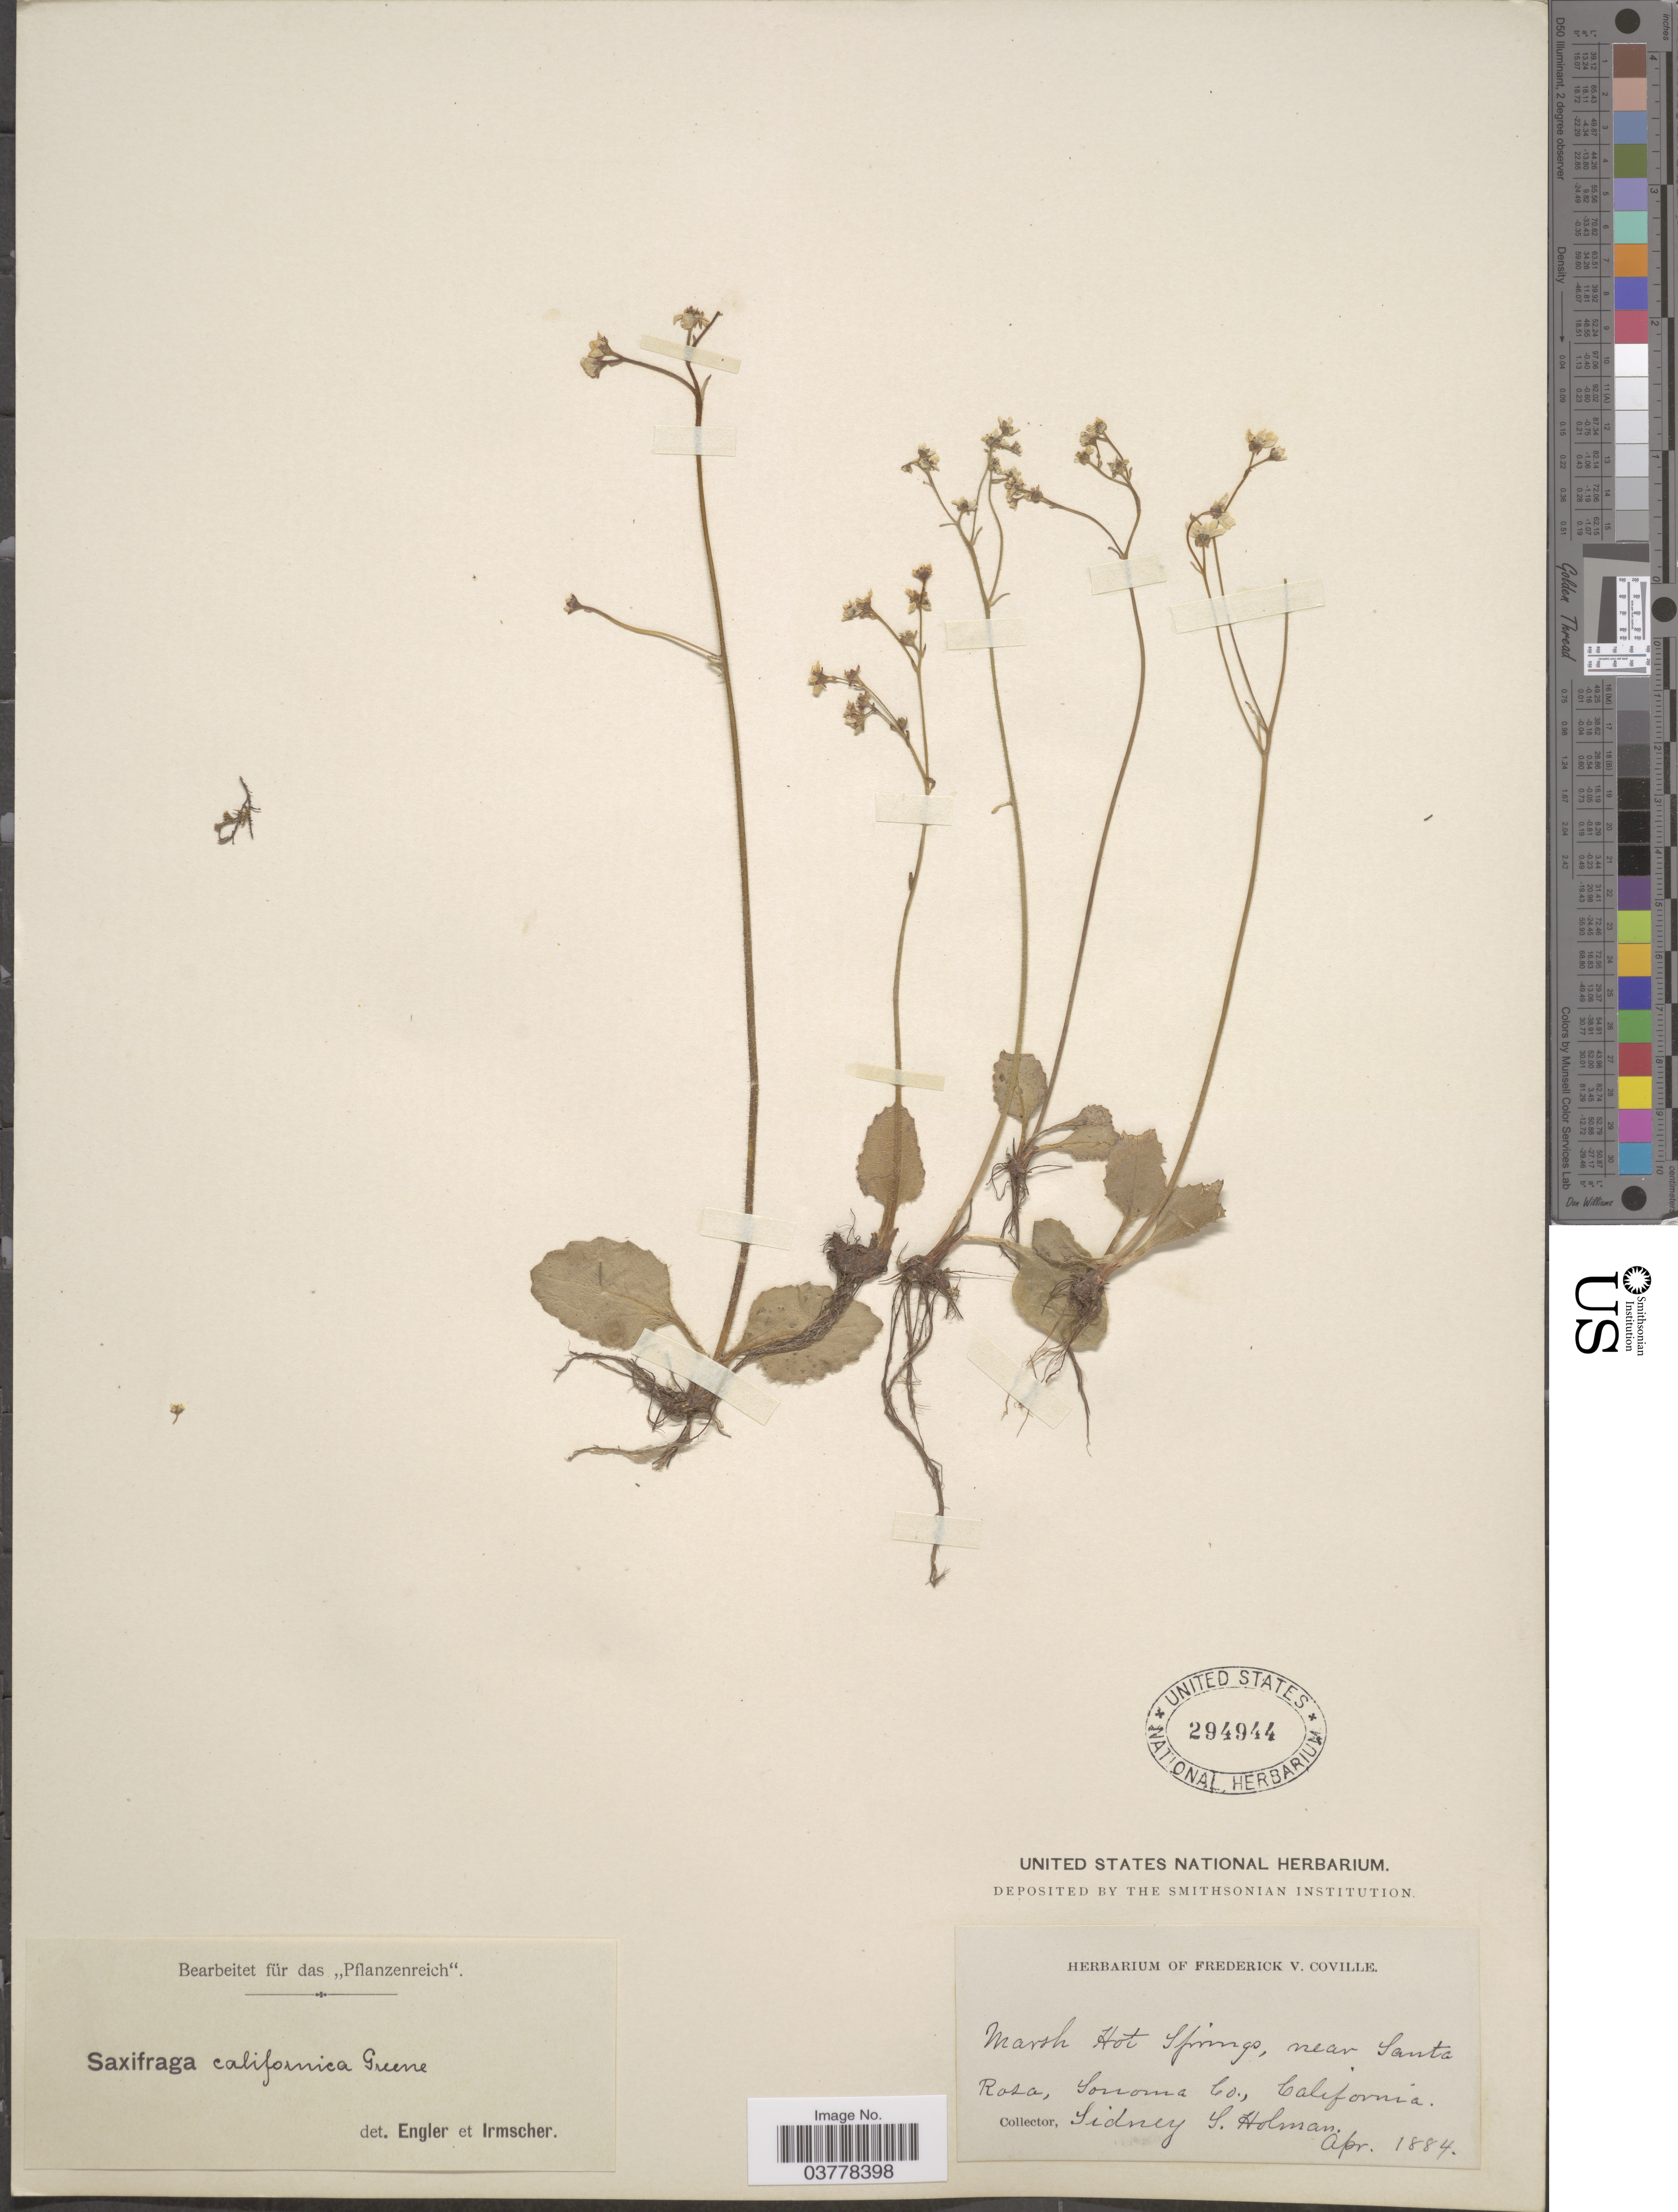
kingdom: Plantae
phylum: Tracheophyta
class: Magnoliopsida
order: Saxifragales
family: Saxifragaceae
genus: Micranthes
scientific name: Micranthes californica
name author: (Greene) Small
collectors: S. Holman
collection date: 1884-04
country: United States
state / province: California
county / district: Sonoma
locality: Rosa, Sonoma Co.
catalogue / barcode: US 294944